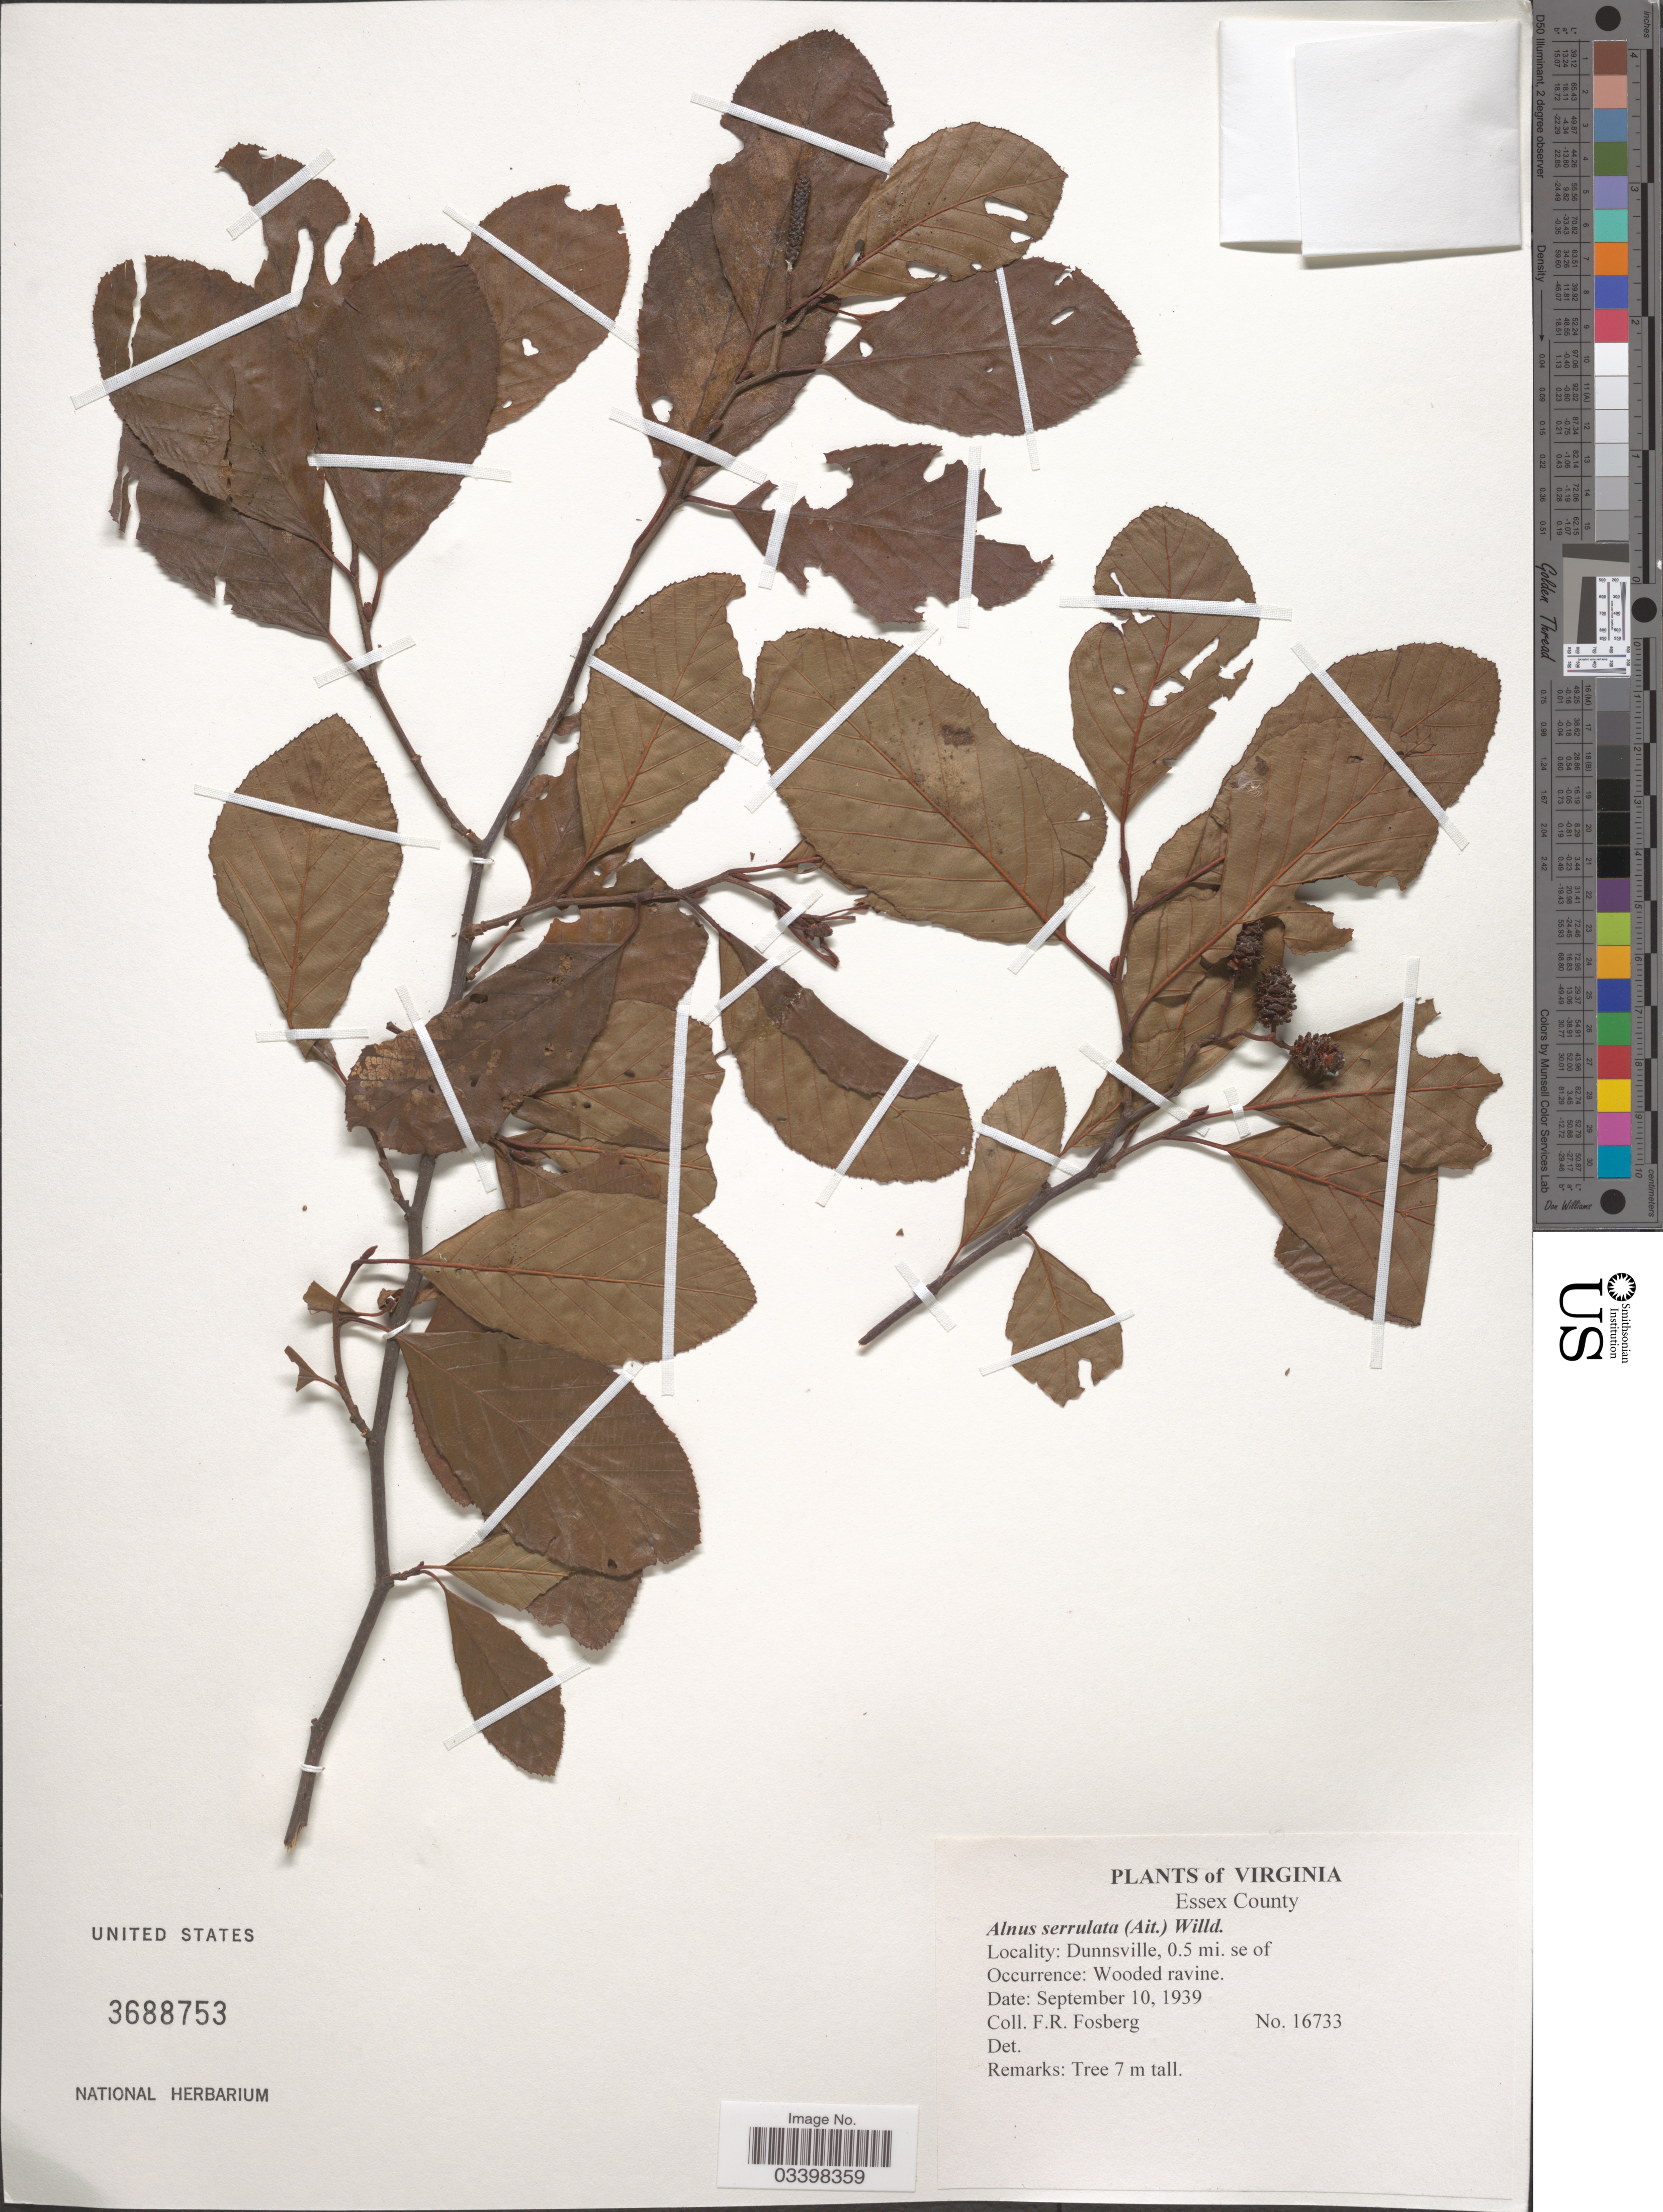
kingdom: Plantae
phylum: Tracheophyta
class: Magnoliopsida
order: Fagales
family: Betulaceae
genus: Alnus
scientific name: Alnus serrulata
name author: (Aiton) Willd.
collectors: F. R. Fosberg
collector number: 16733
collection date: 1939-09-10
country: United States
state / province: Virginia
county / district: Essex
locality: Essex County. Dunnsville, 0.5 mi. se. of.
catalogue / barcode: US 3688753